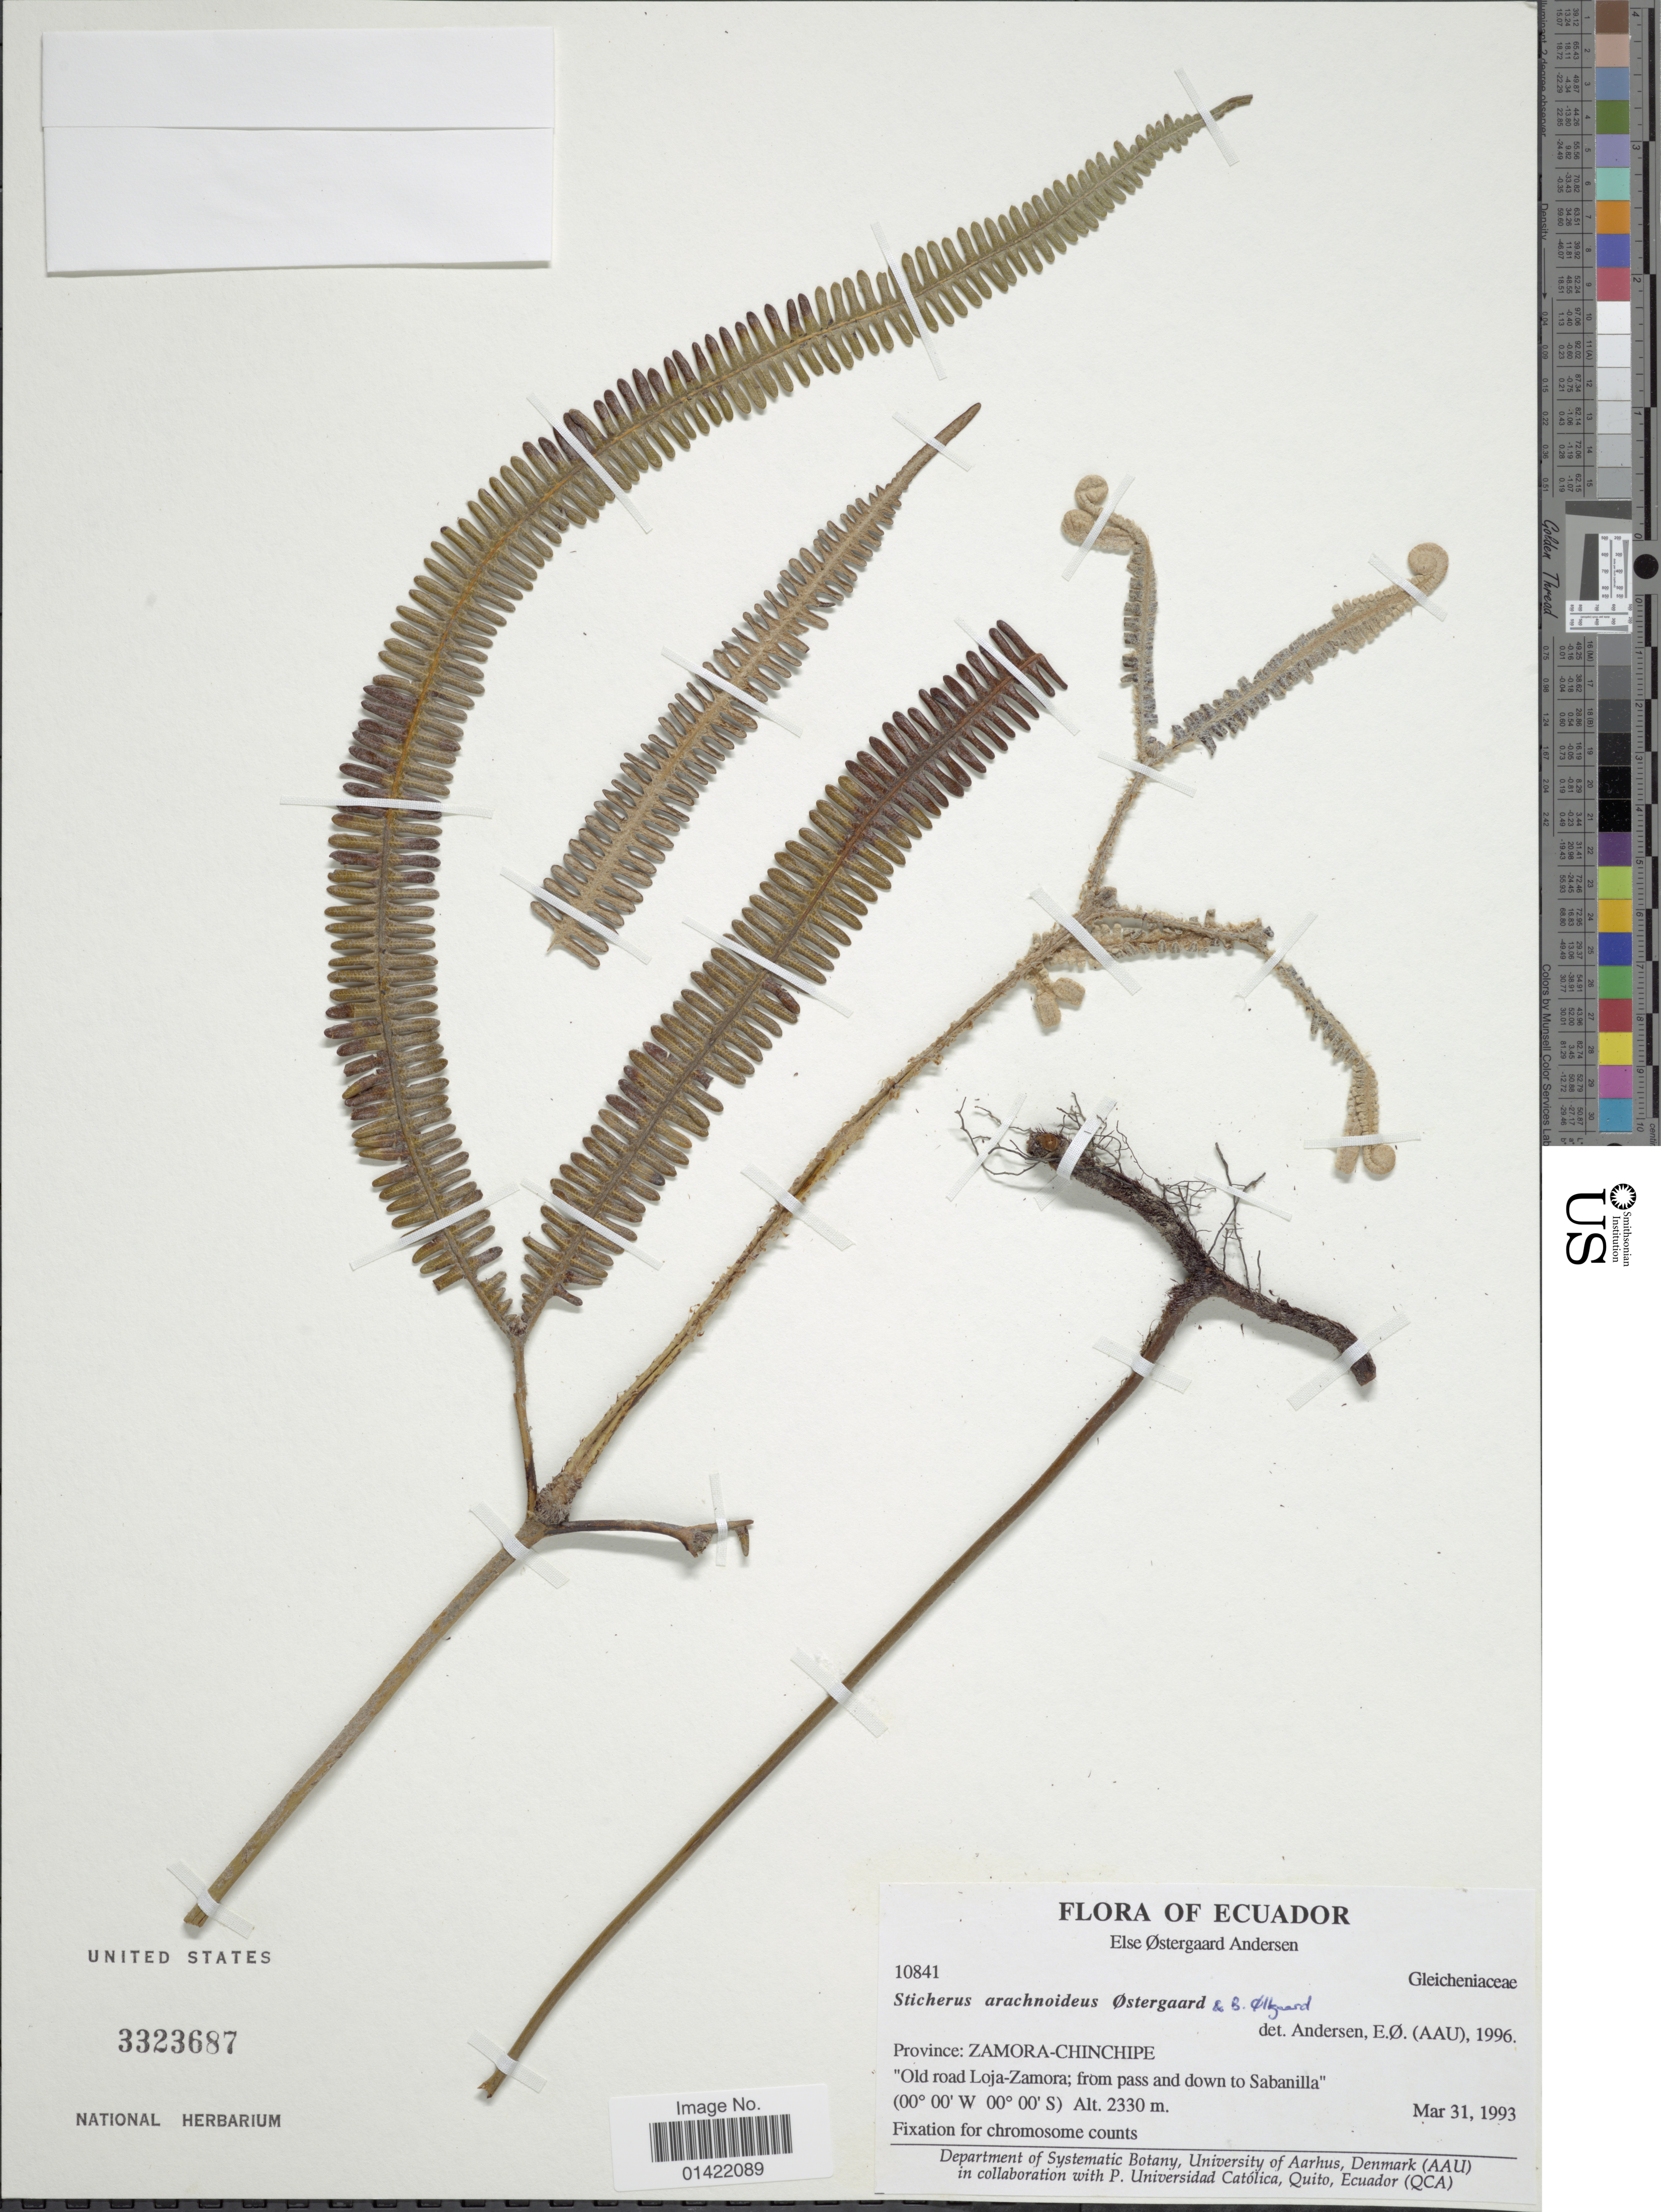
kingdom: Plantae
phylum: Tracheophyta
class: Polypodiopsida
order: Gleicheniales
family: Gleicheniaceae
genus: Sticherus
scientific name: Sticherus arachnoideus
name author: Østerg. & B. Øllg.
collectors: E. Ø. Andersen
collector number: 10841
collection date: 1993-03-31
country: Ecuador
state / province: Zamora-Chinchipe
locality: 'Old road Loja-Zamora; from pass and down to Sabanilla.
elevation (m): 2330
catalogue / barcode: US 3323687